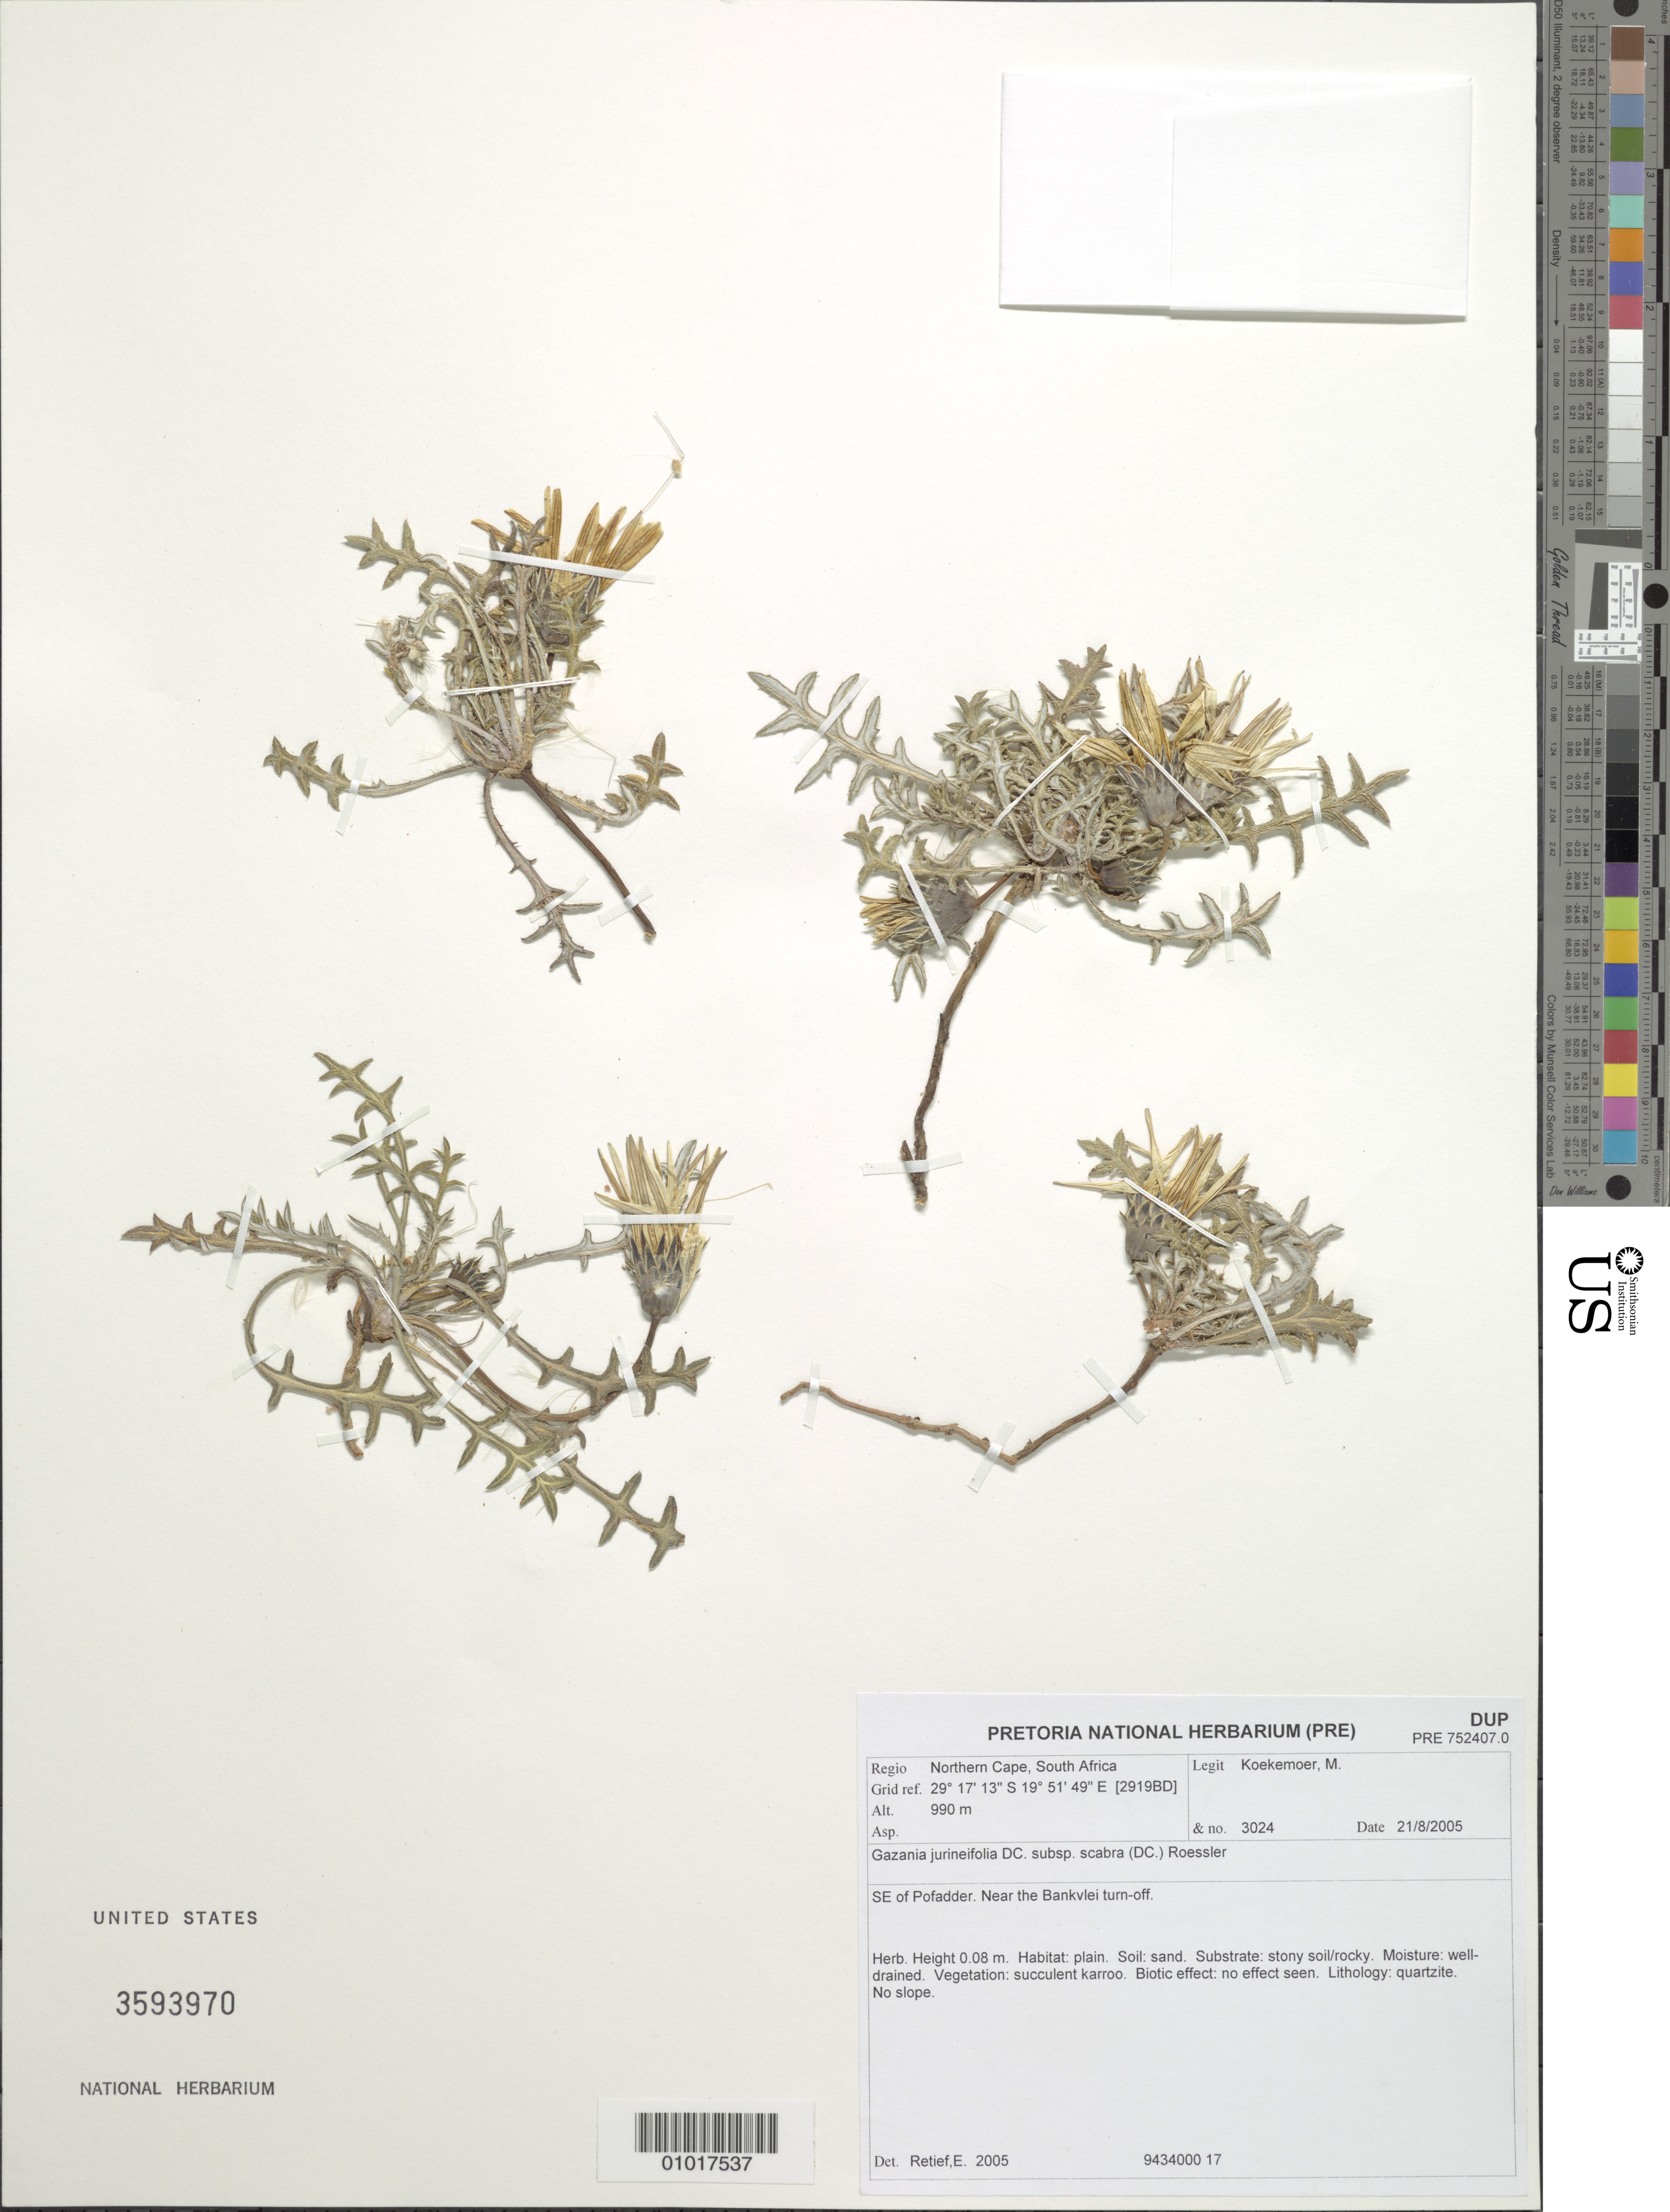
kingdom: Plantae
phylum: Tracheophyta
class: Magnoliopsida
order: Asterales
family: Asteraceae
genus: Gazania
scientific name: Gazania jurineifolia subsp. scabra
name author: (DC.) Roessler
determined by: Retief, E.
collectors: M. Koekemoer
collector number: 3024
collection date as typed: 21 August 2005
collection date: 2005-08-21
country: South Africa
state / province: Northern Cape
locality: SE of Pofadder. Near the Kankvlei turn-off.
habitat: Plain. Soil: sand. Substrate: stony soil/rocky. Moisture: well-drained. Vegetation: succulent karroo. Biotic effect: no effect seen…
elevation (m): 990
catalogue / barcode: US 3593970